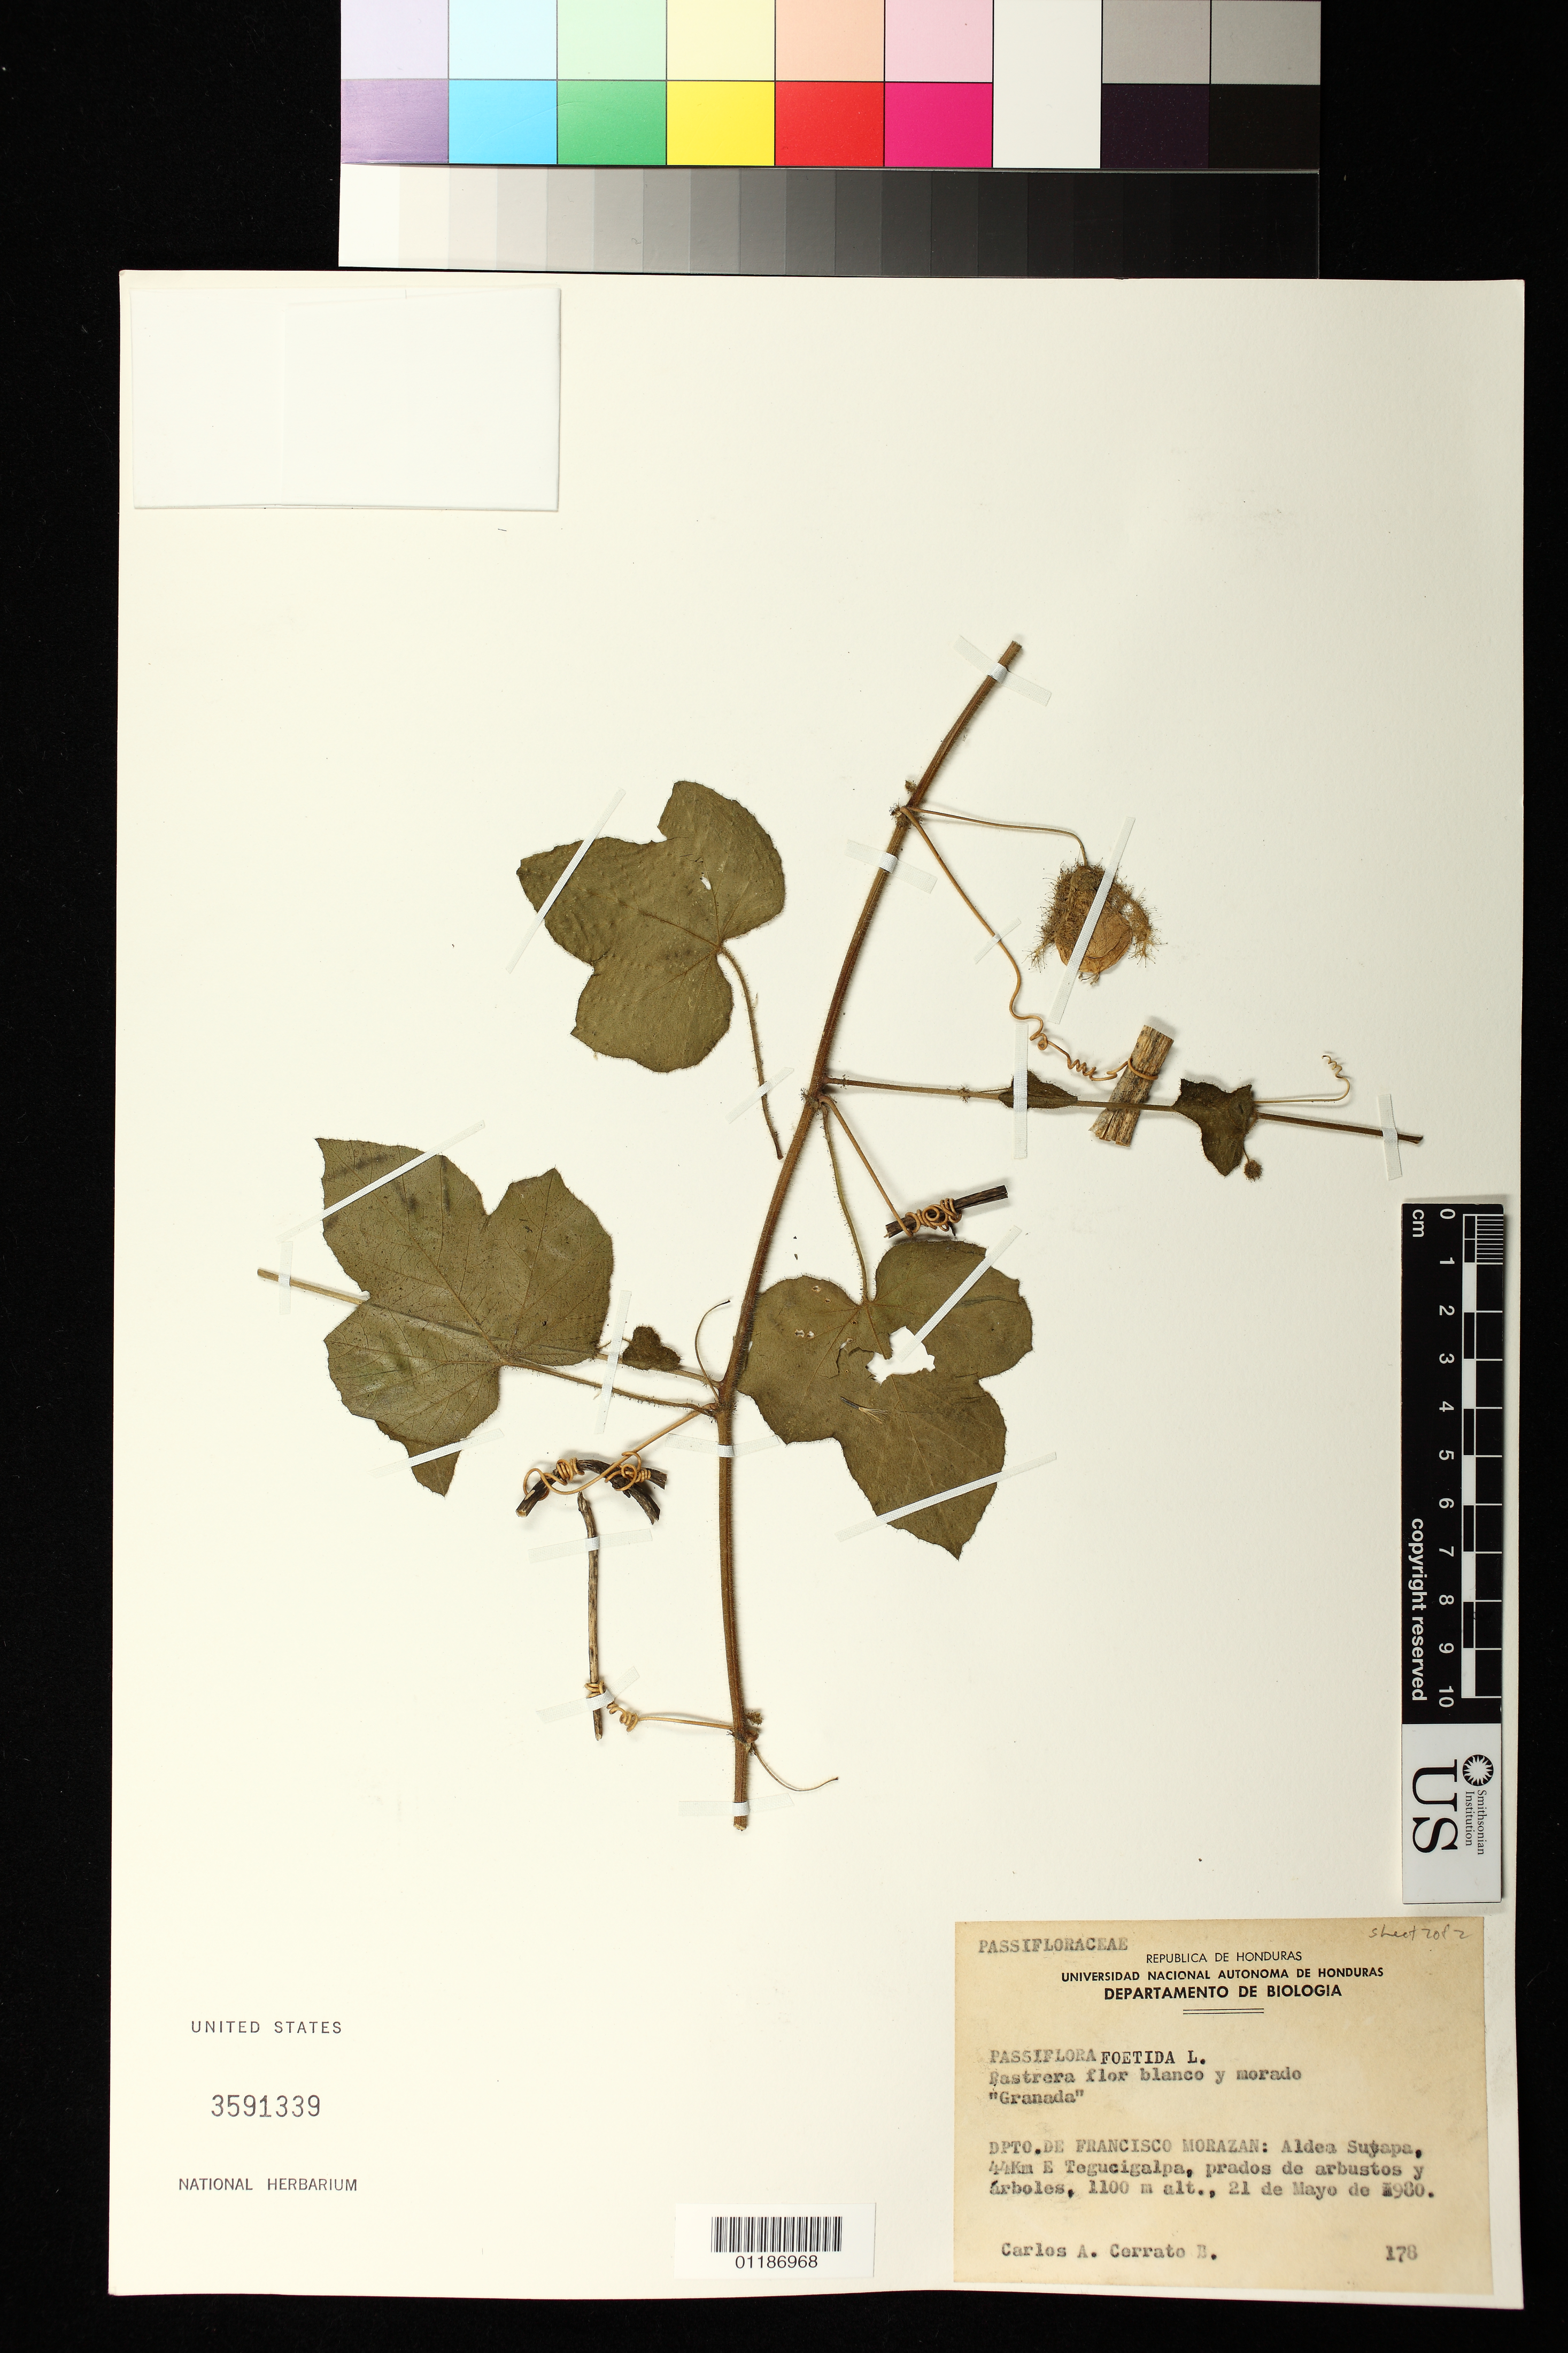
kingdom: Plantae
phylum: Tracheophyta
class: Magnoliopsida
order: Malpighiales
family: Passifloraceae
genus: Passiflora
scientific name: Passiflora foetida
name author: L.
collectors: C. Cerrato B.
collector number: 178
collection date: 1980-05-21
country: Honduras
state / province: Fco. Morazán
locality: Aldea Suyapa, 44 km. E Tegucigalpa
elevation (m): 1100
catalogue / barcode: US 3591339